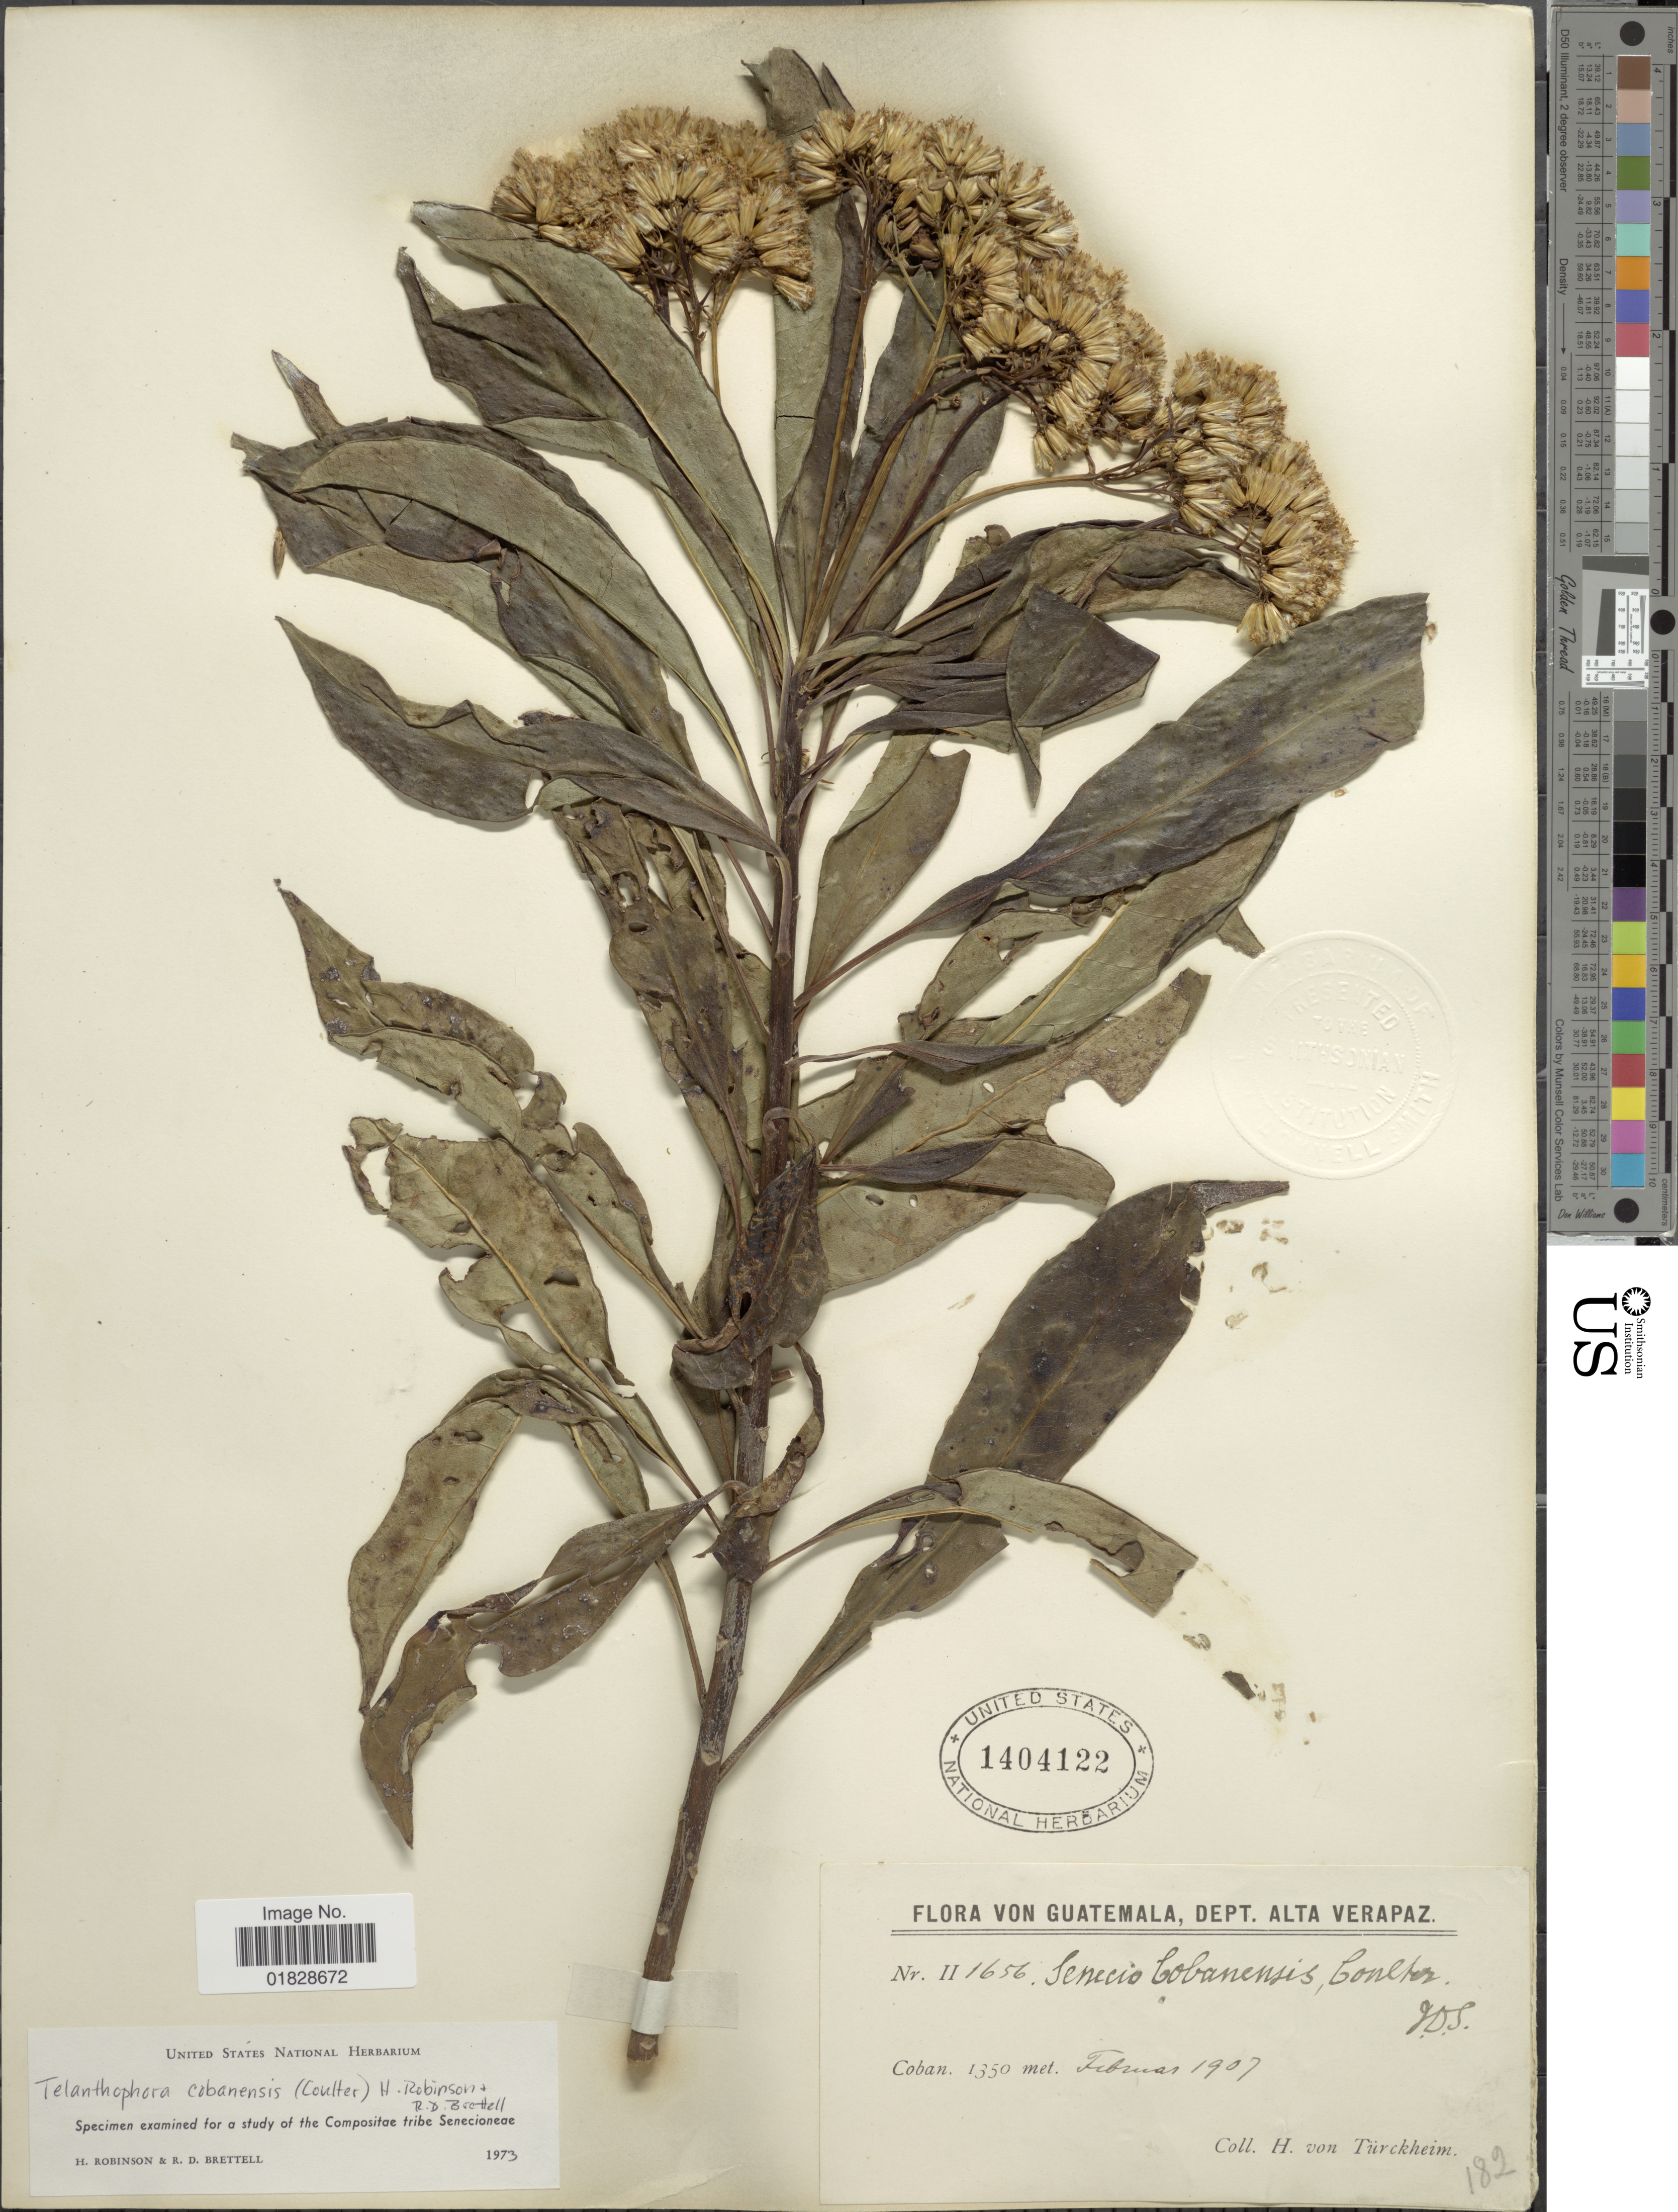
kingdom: Plantae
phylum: Tracheophyta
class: Magnoliopsida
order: Asterales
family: Asteraceae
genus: Telanthophora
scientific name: Telanthophora cobanensis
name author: (J.M. Coult.) H. Rob. & Brettell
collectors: H. von Türckheim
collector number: II 1656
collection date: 1907-02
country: Guatemala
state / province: Alta Verapaz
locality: Dept. Alta Verapaz. Coban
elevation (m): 1350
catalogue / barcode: US 1404122